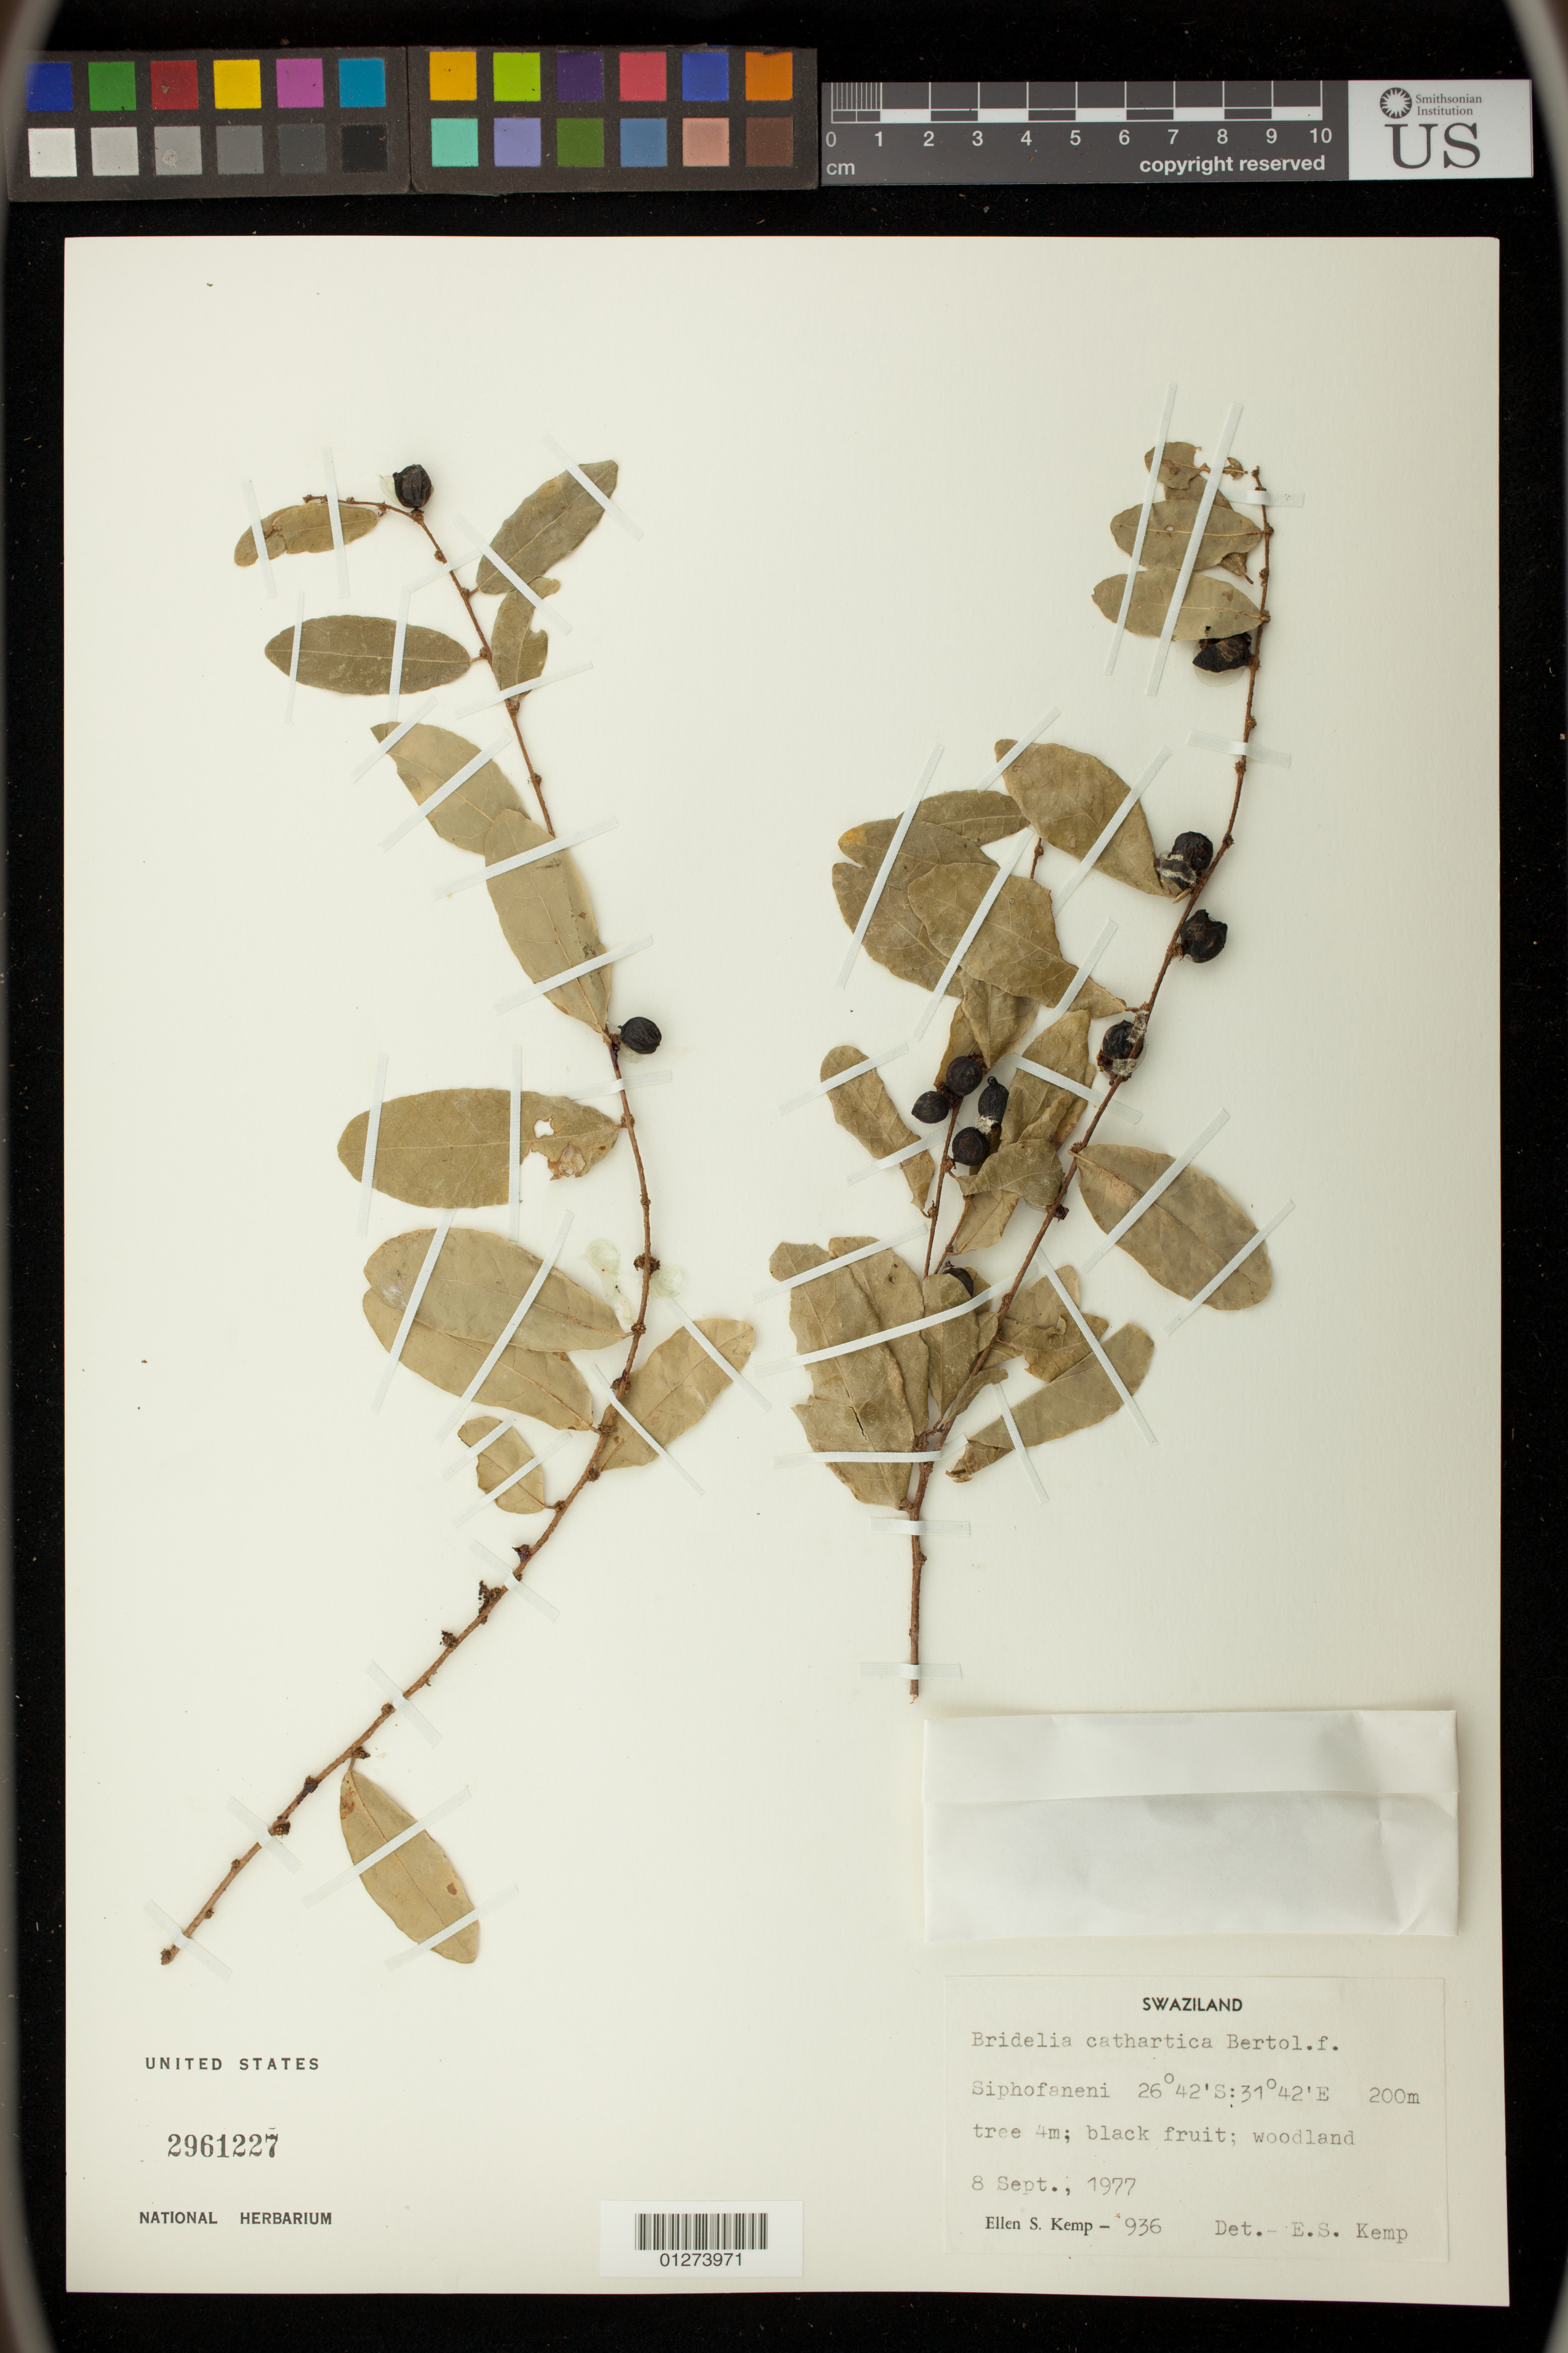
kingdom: Plantae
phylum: Tracheophyta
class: Magnoliopsida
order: Malpighiales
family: Phyllanthaceae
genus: Bridelia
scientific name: Bridelia cathartica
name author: G. Bertol.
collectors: E. S. Kemp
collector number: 936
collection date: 1977-09-08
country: Eswatini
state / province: Lubombo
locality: Siphofaneni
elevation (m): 200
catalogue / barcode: US 2961227